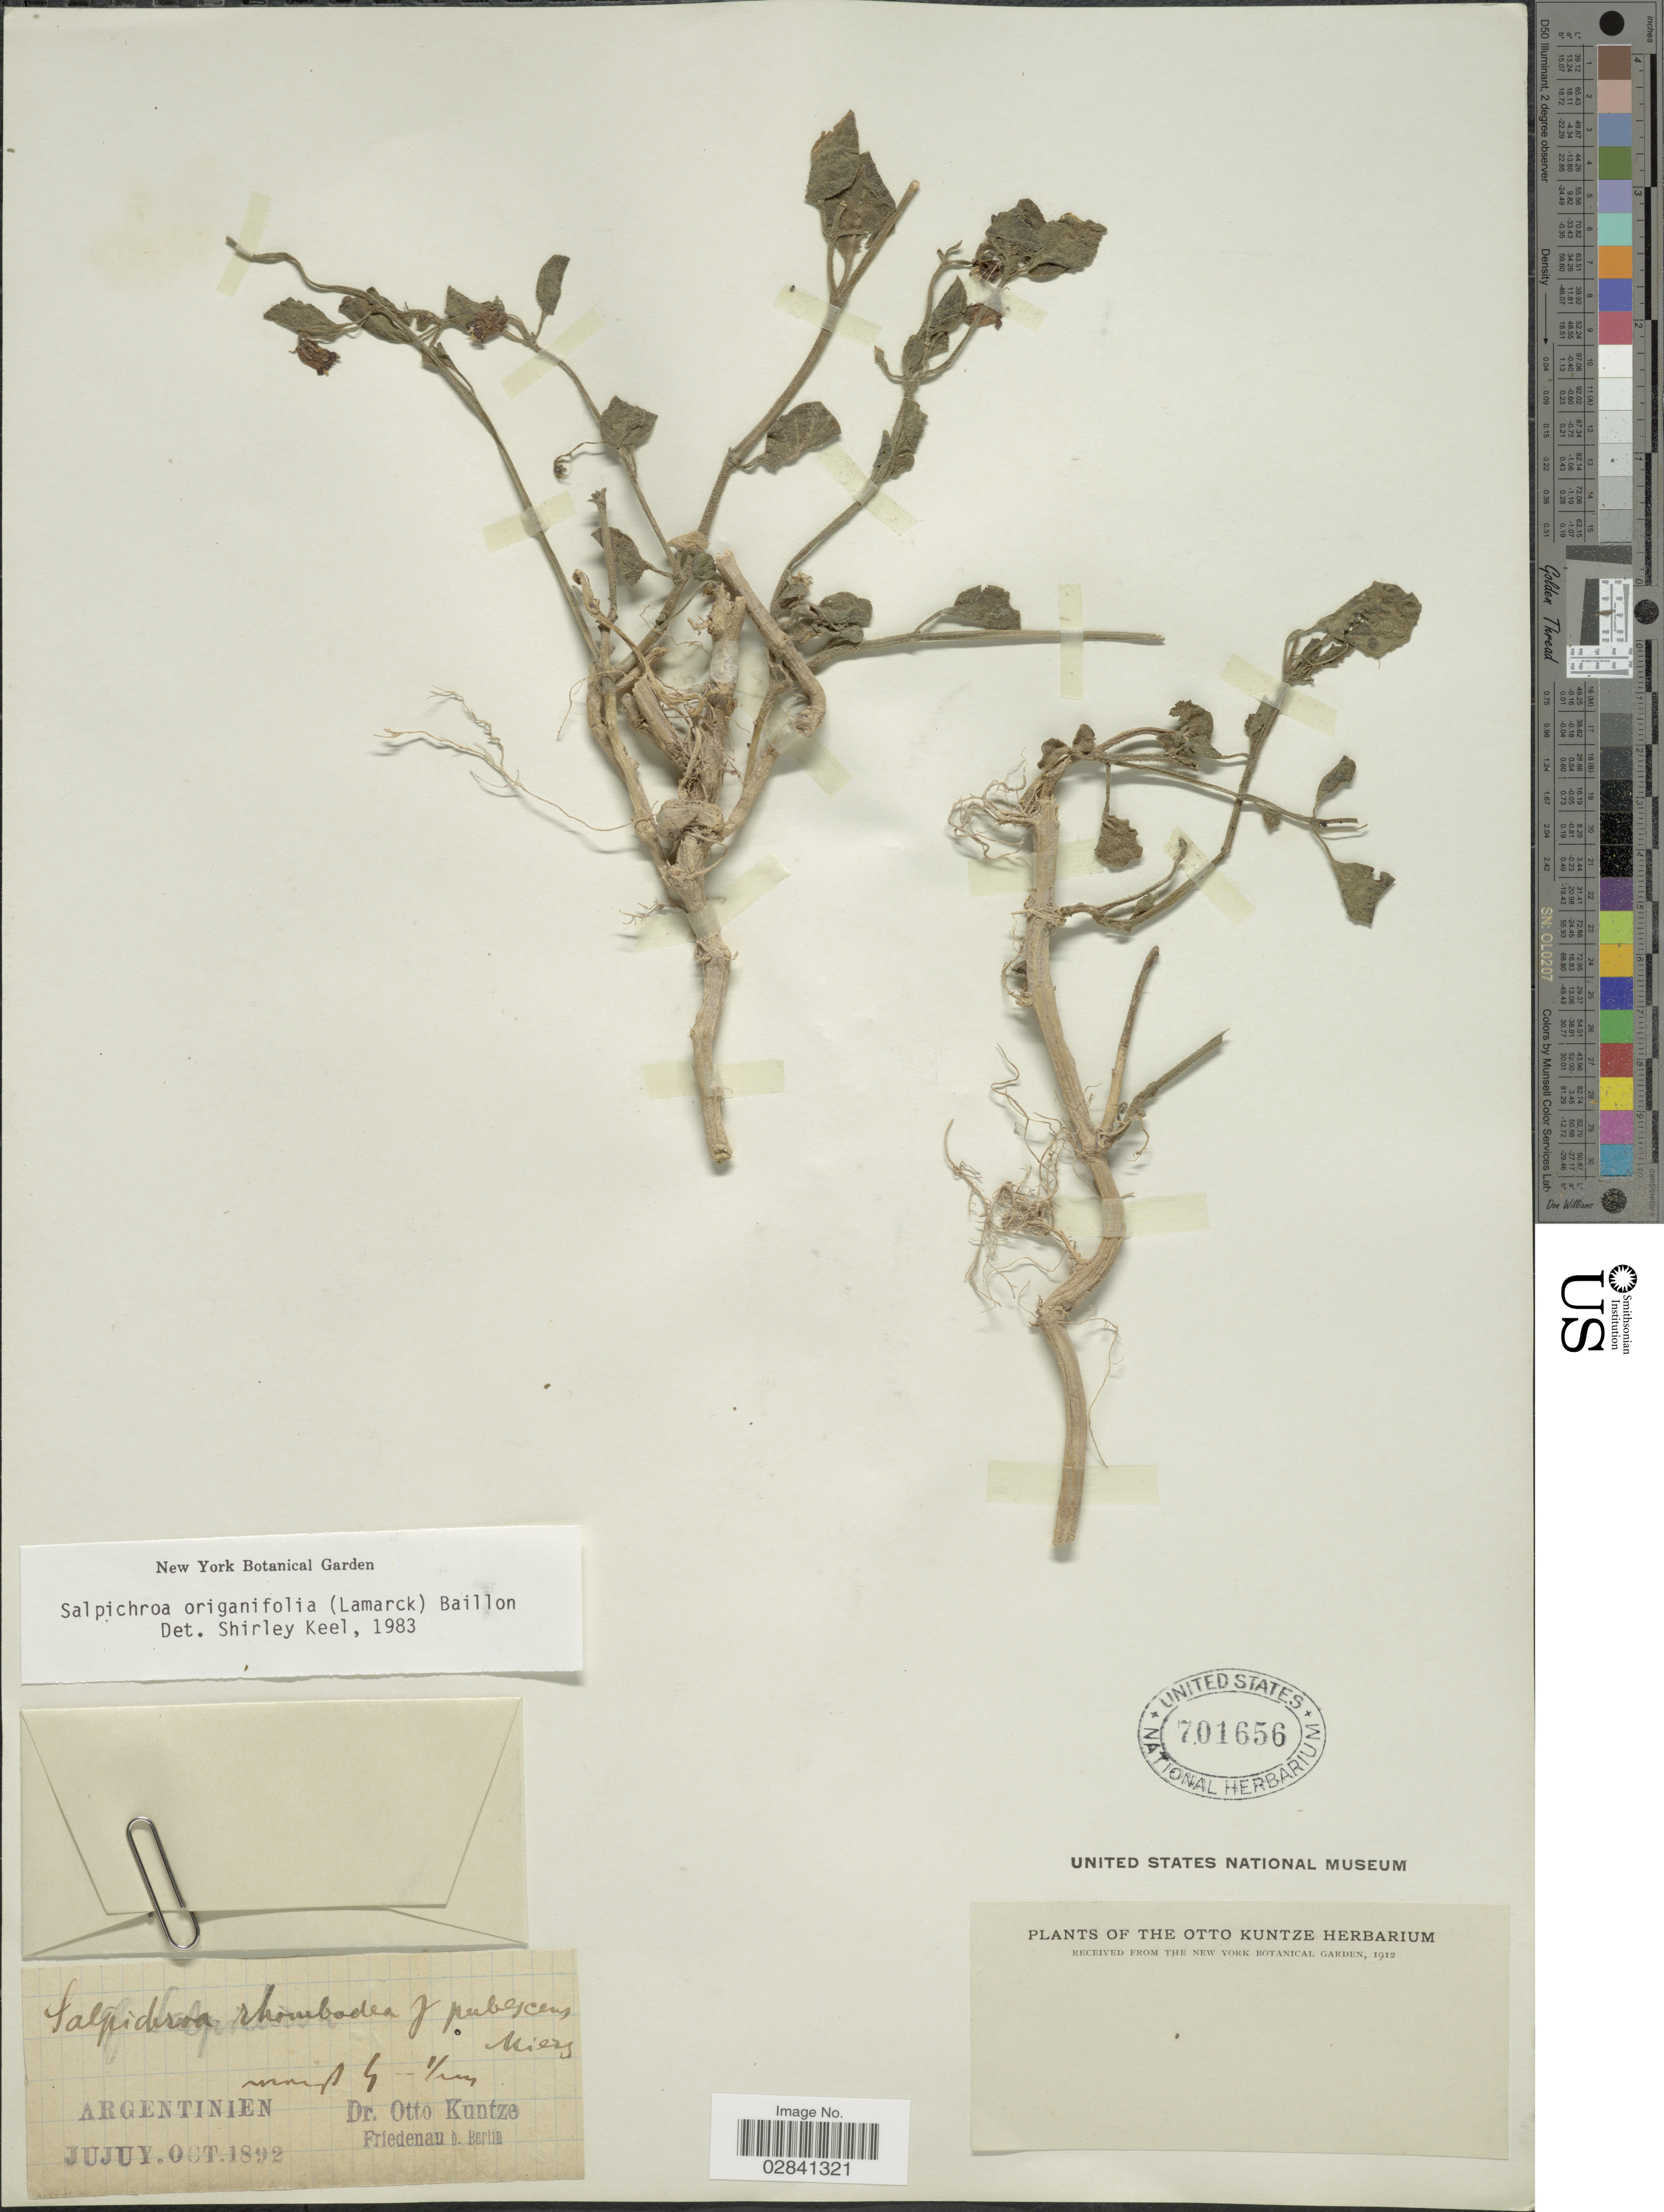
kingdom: Plantae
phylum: Tracheophyta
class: Magnoliopsida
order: Solanales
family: Solanaceae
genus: Salpichroa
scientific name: Salpichroa origanifolia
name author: (Lam.) Baill.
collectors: C.E.O. Kuntze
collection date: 1892-10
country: Argentina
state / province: Jujuy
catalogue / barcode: US 701656